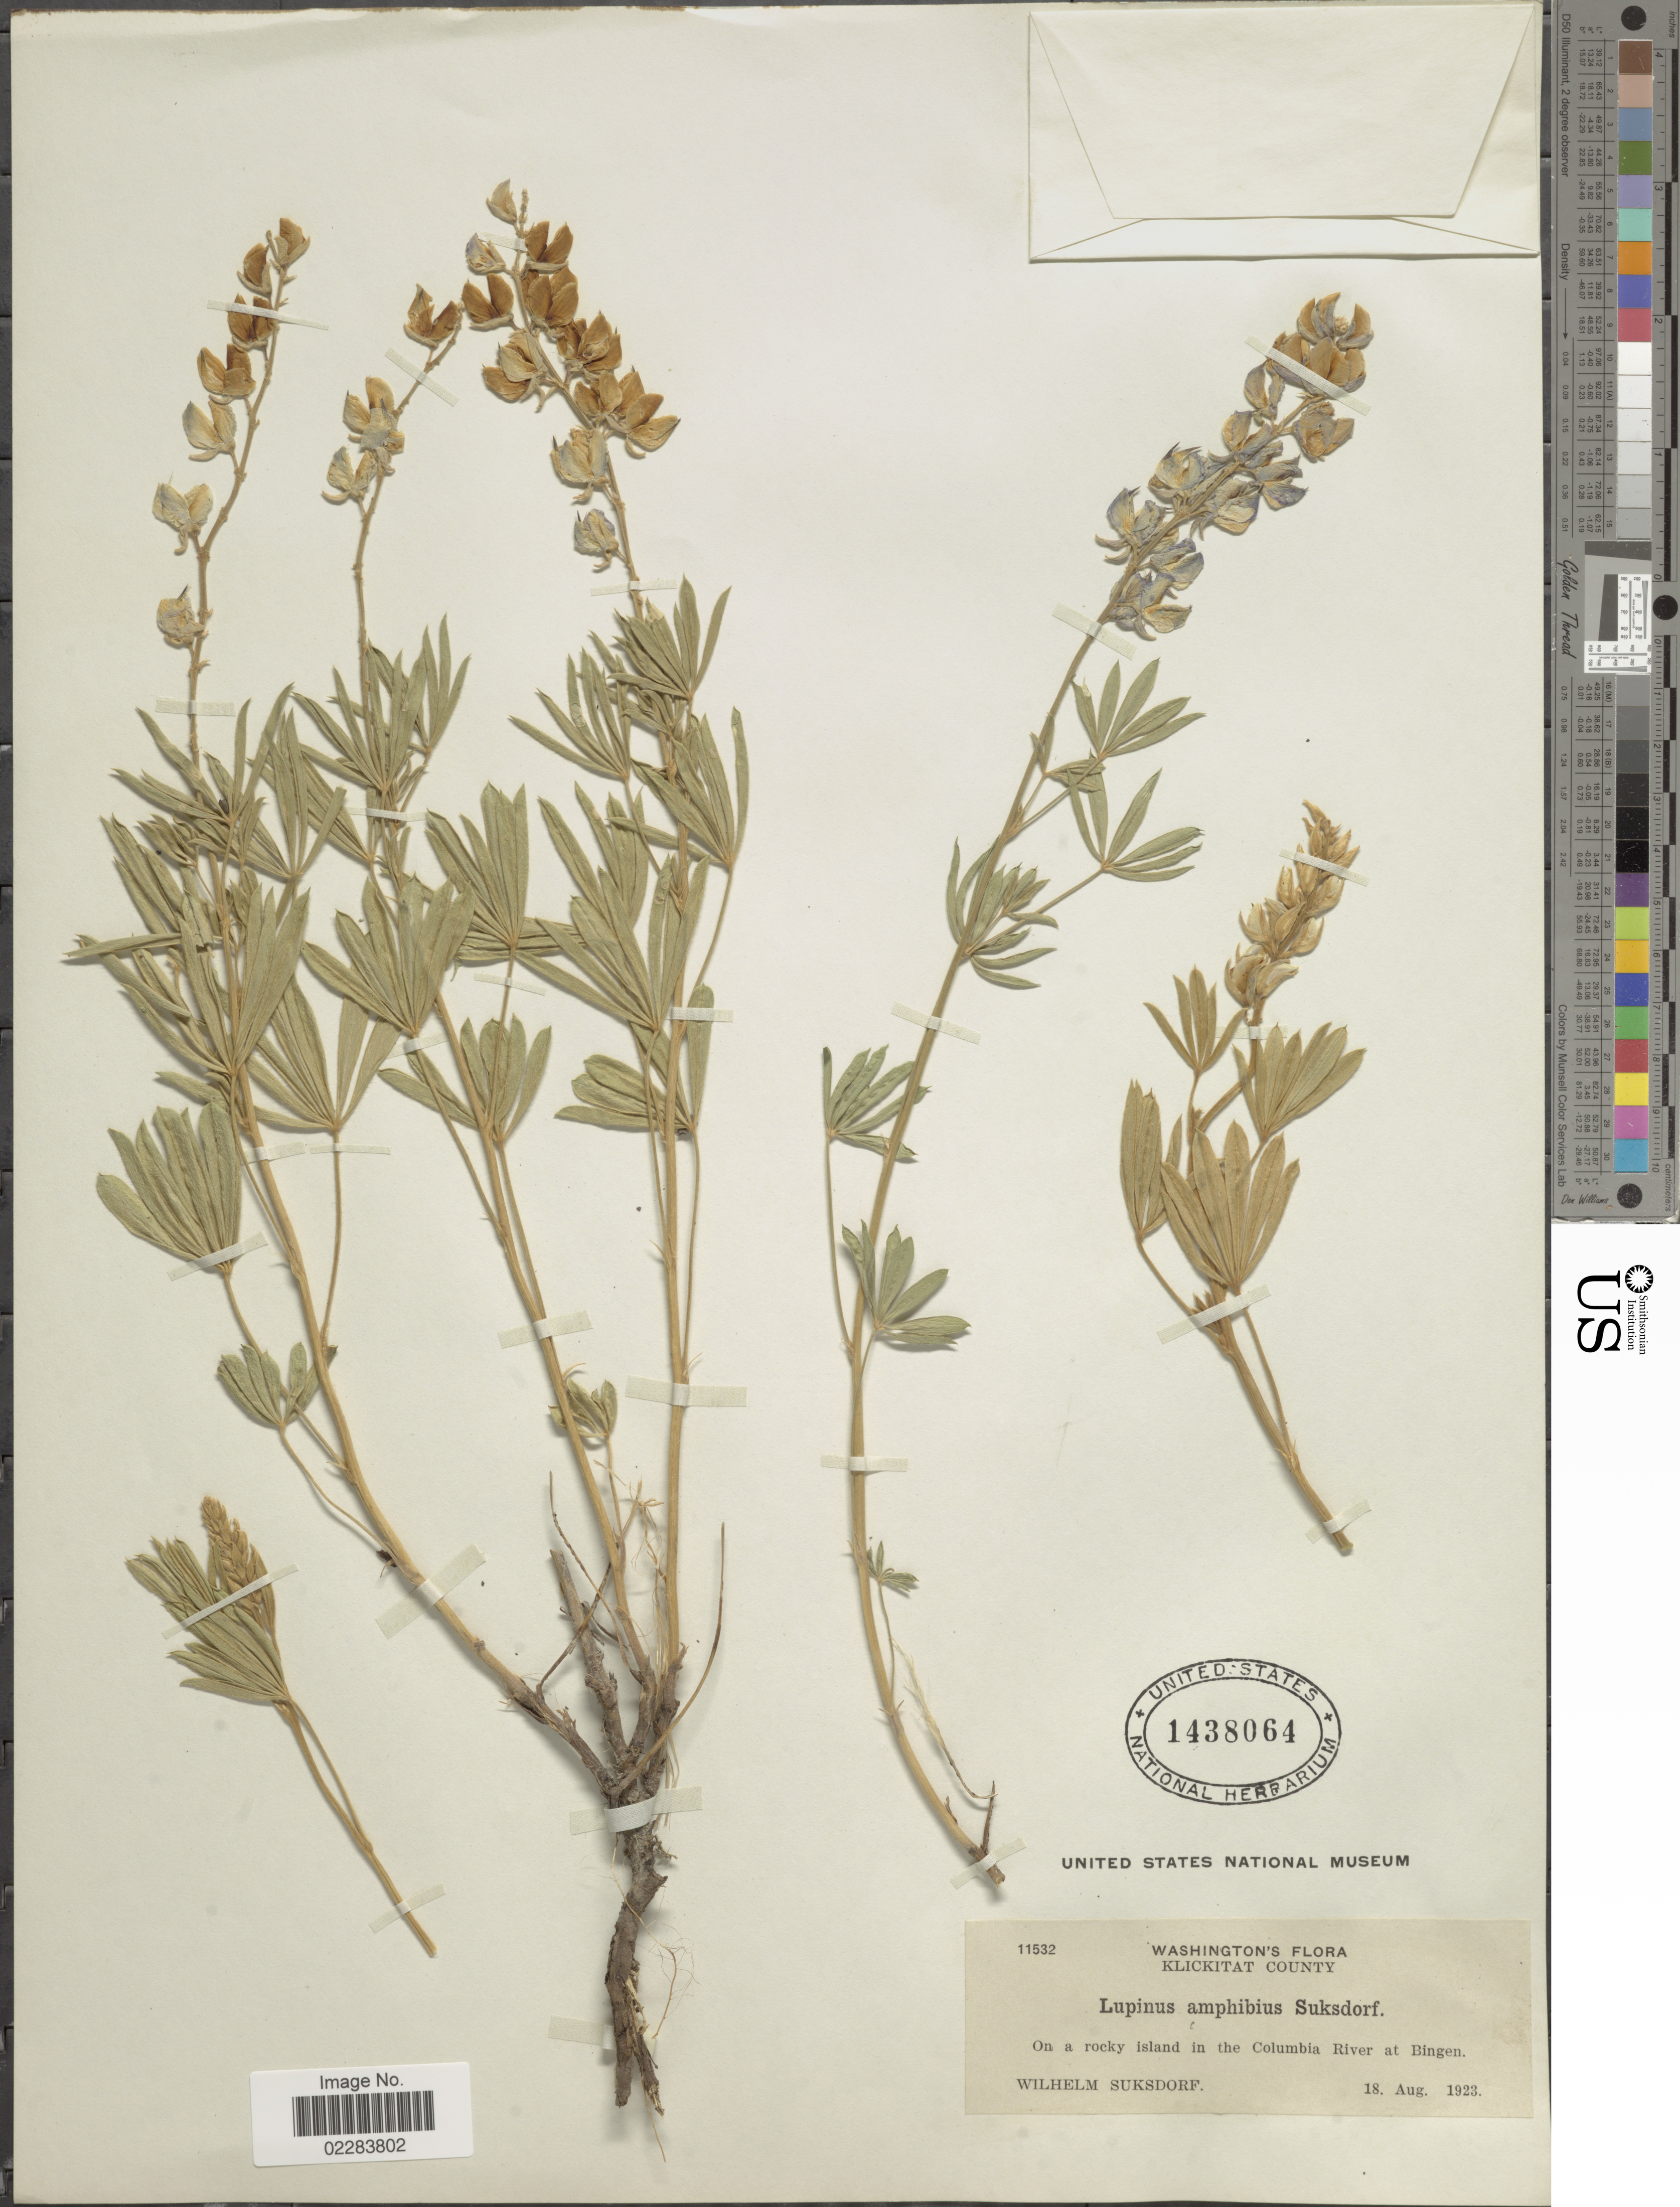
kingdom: Plantae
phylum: Tracheophyta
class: Magnoliopsida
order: Fabales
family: Fabaceae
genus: Lupinus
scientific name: Lupinus amphibius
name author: Suksd.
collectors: W. N. Suksdorf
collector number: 11532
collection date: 1923-08-18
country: United States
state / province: Washington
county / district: Klickitat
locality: Klickitat County. On a rocky island in the Columbia River at Bingen.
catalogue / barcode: US 1438064